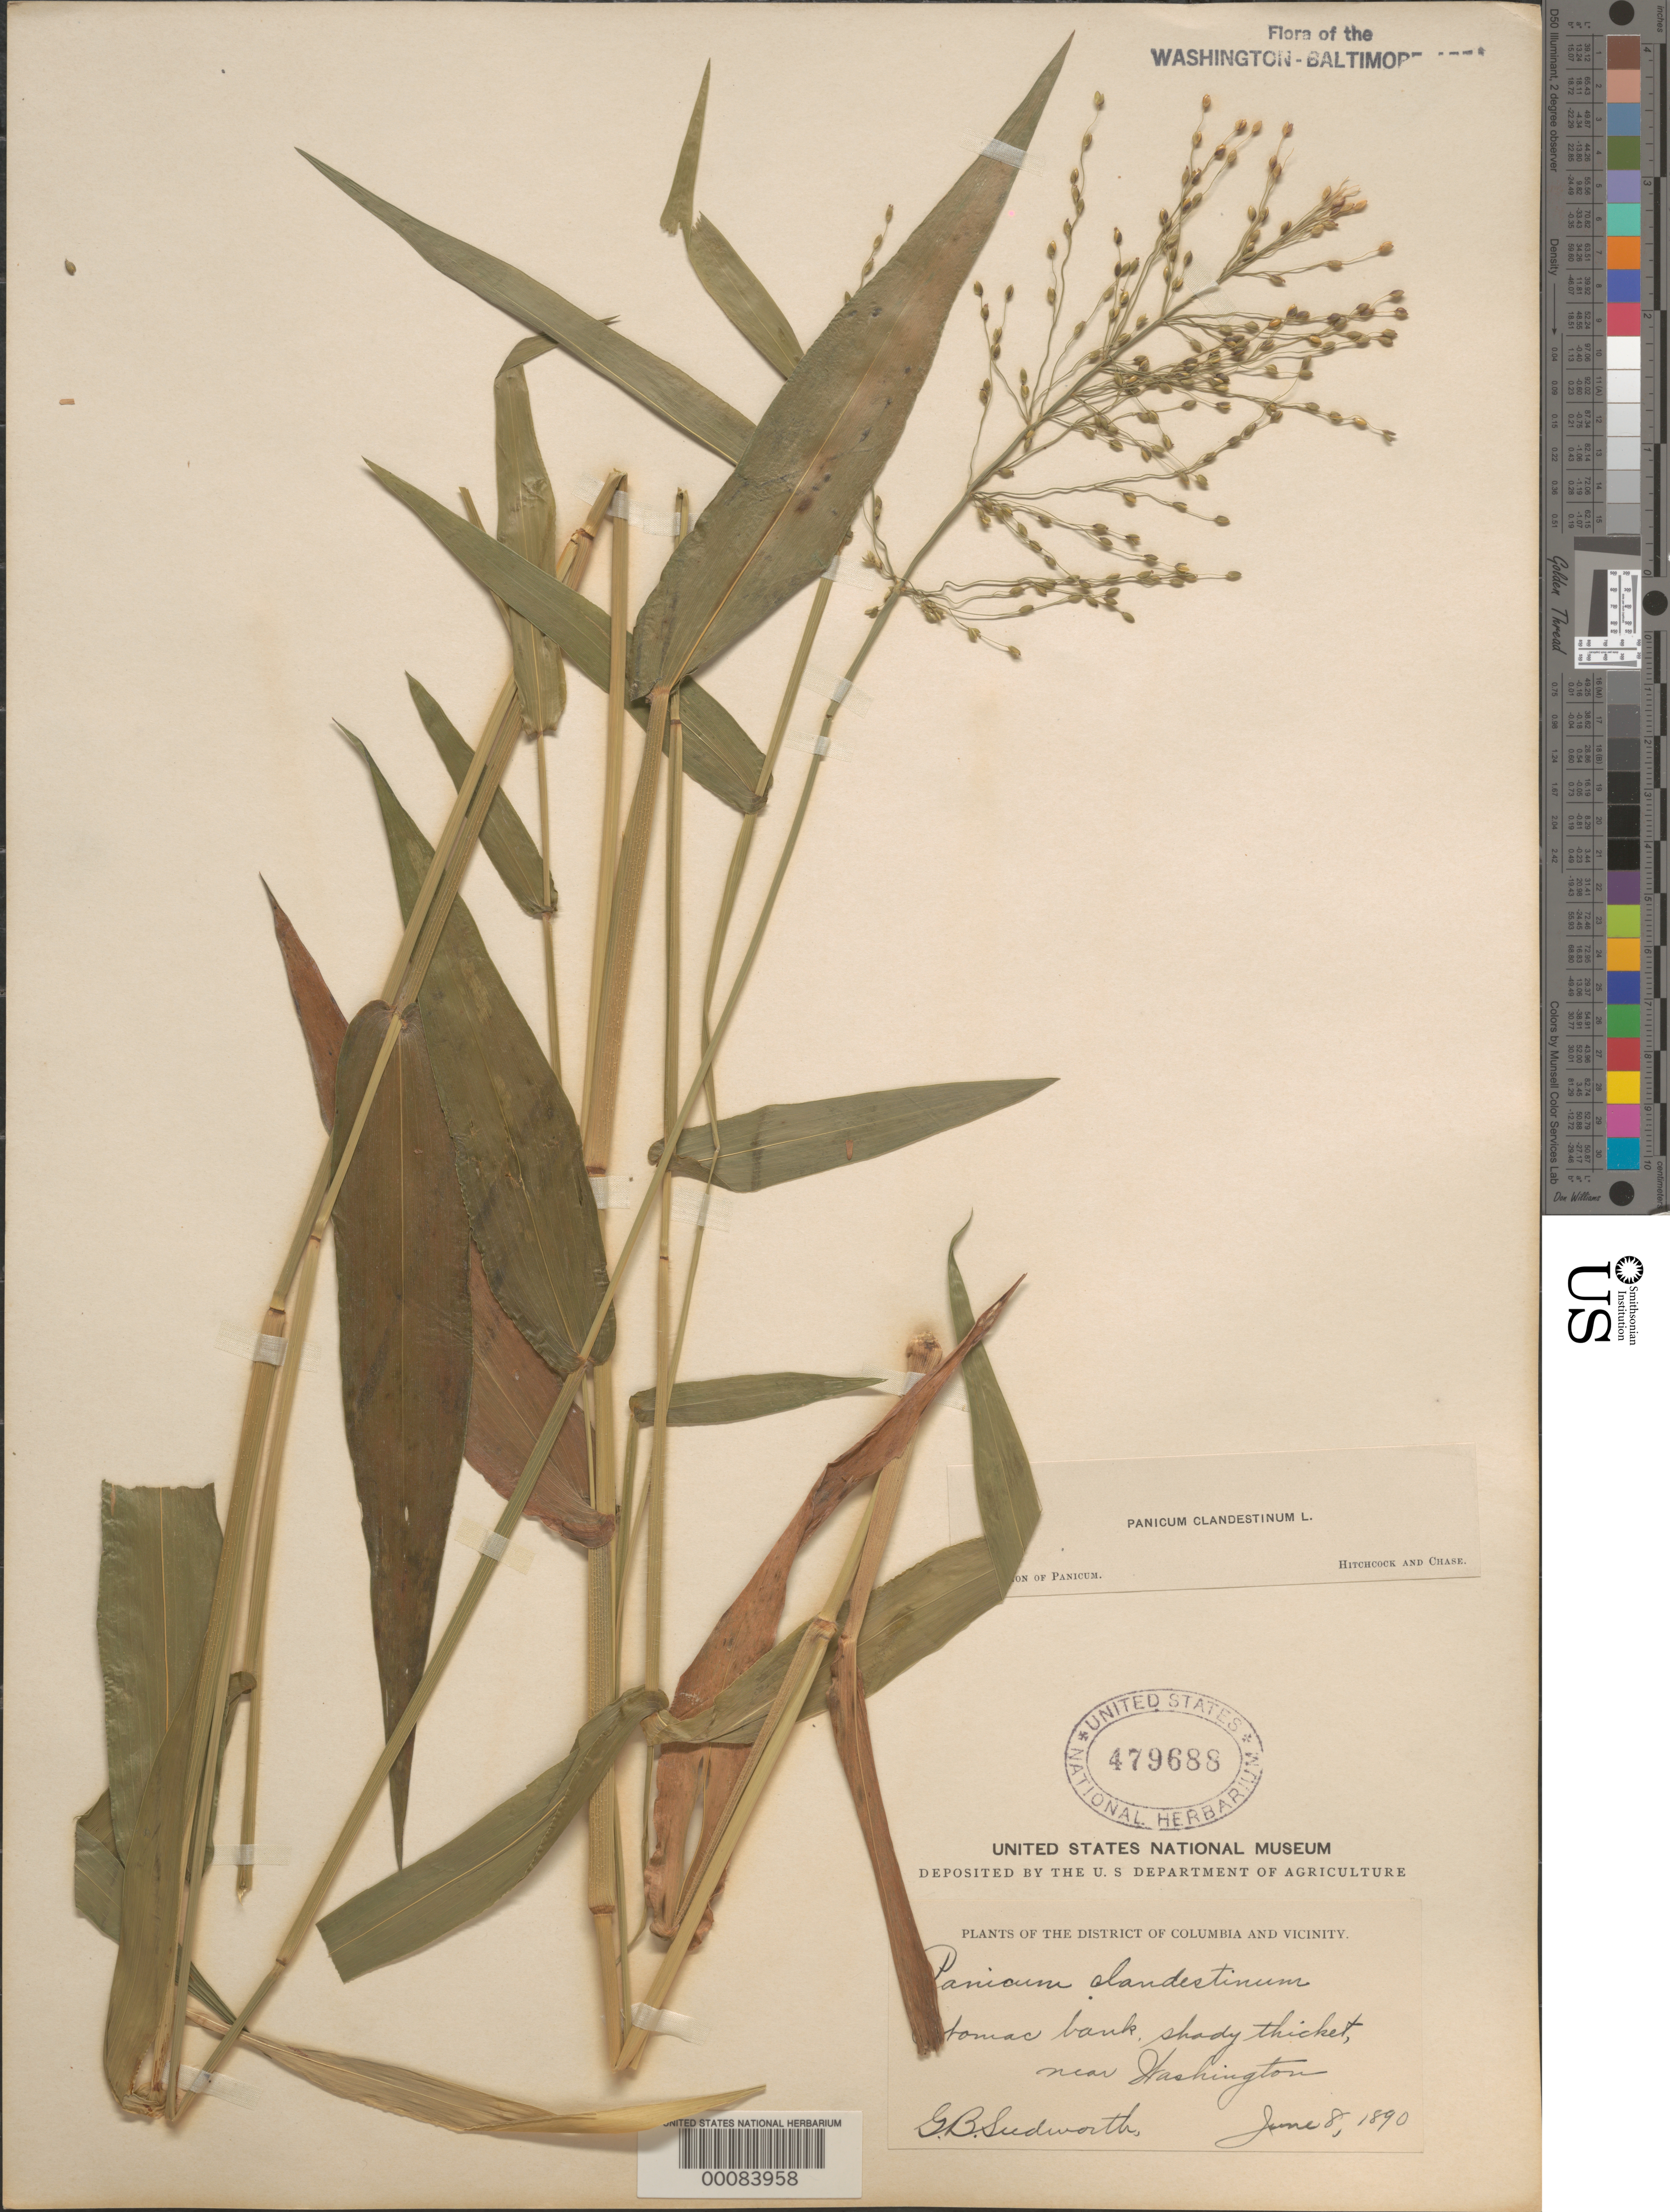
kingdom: Plantae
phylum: Tracheophyta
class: Liliopsida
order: Poales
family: Poaceae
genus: Dichanthelium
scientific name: Dichanthelium clandestinum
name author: (L.) Gould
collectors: G. B. Sudworth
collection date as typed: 08 Jun 1890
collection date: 1890-06-08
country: United States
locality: Potomac bank, Washington, DC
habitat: Thicket, bank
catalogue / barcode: US 479688